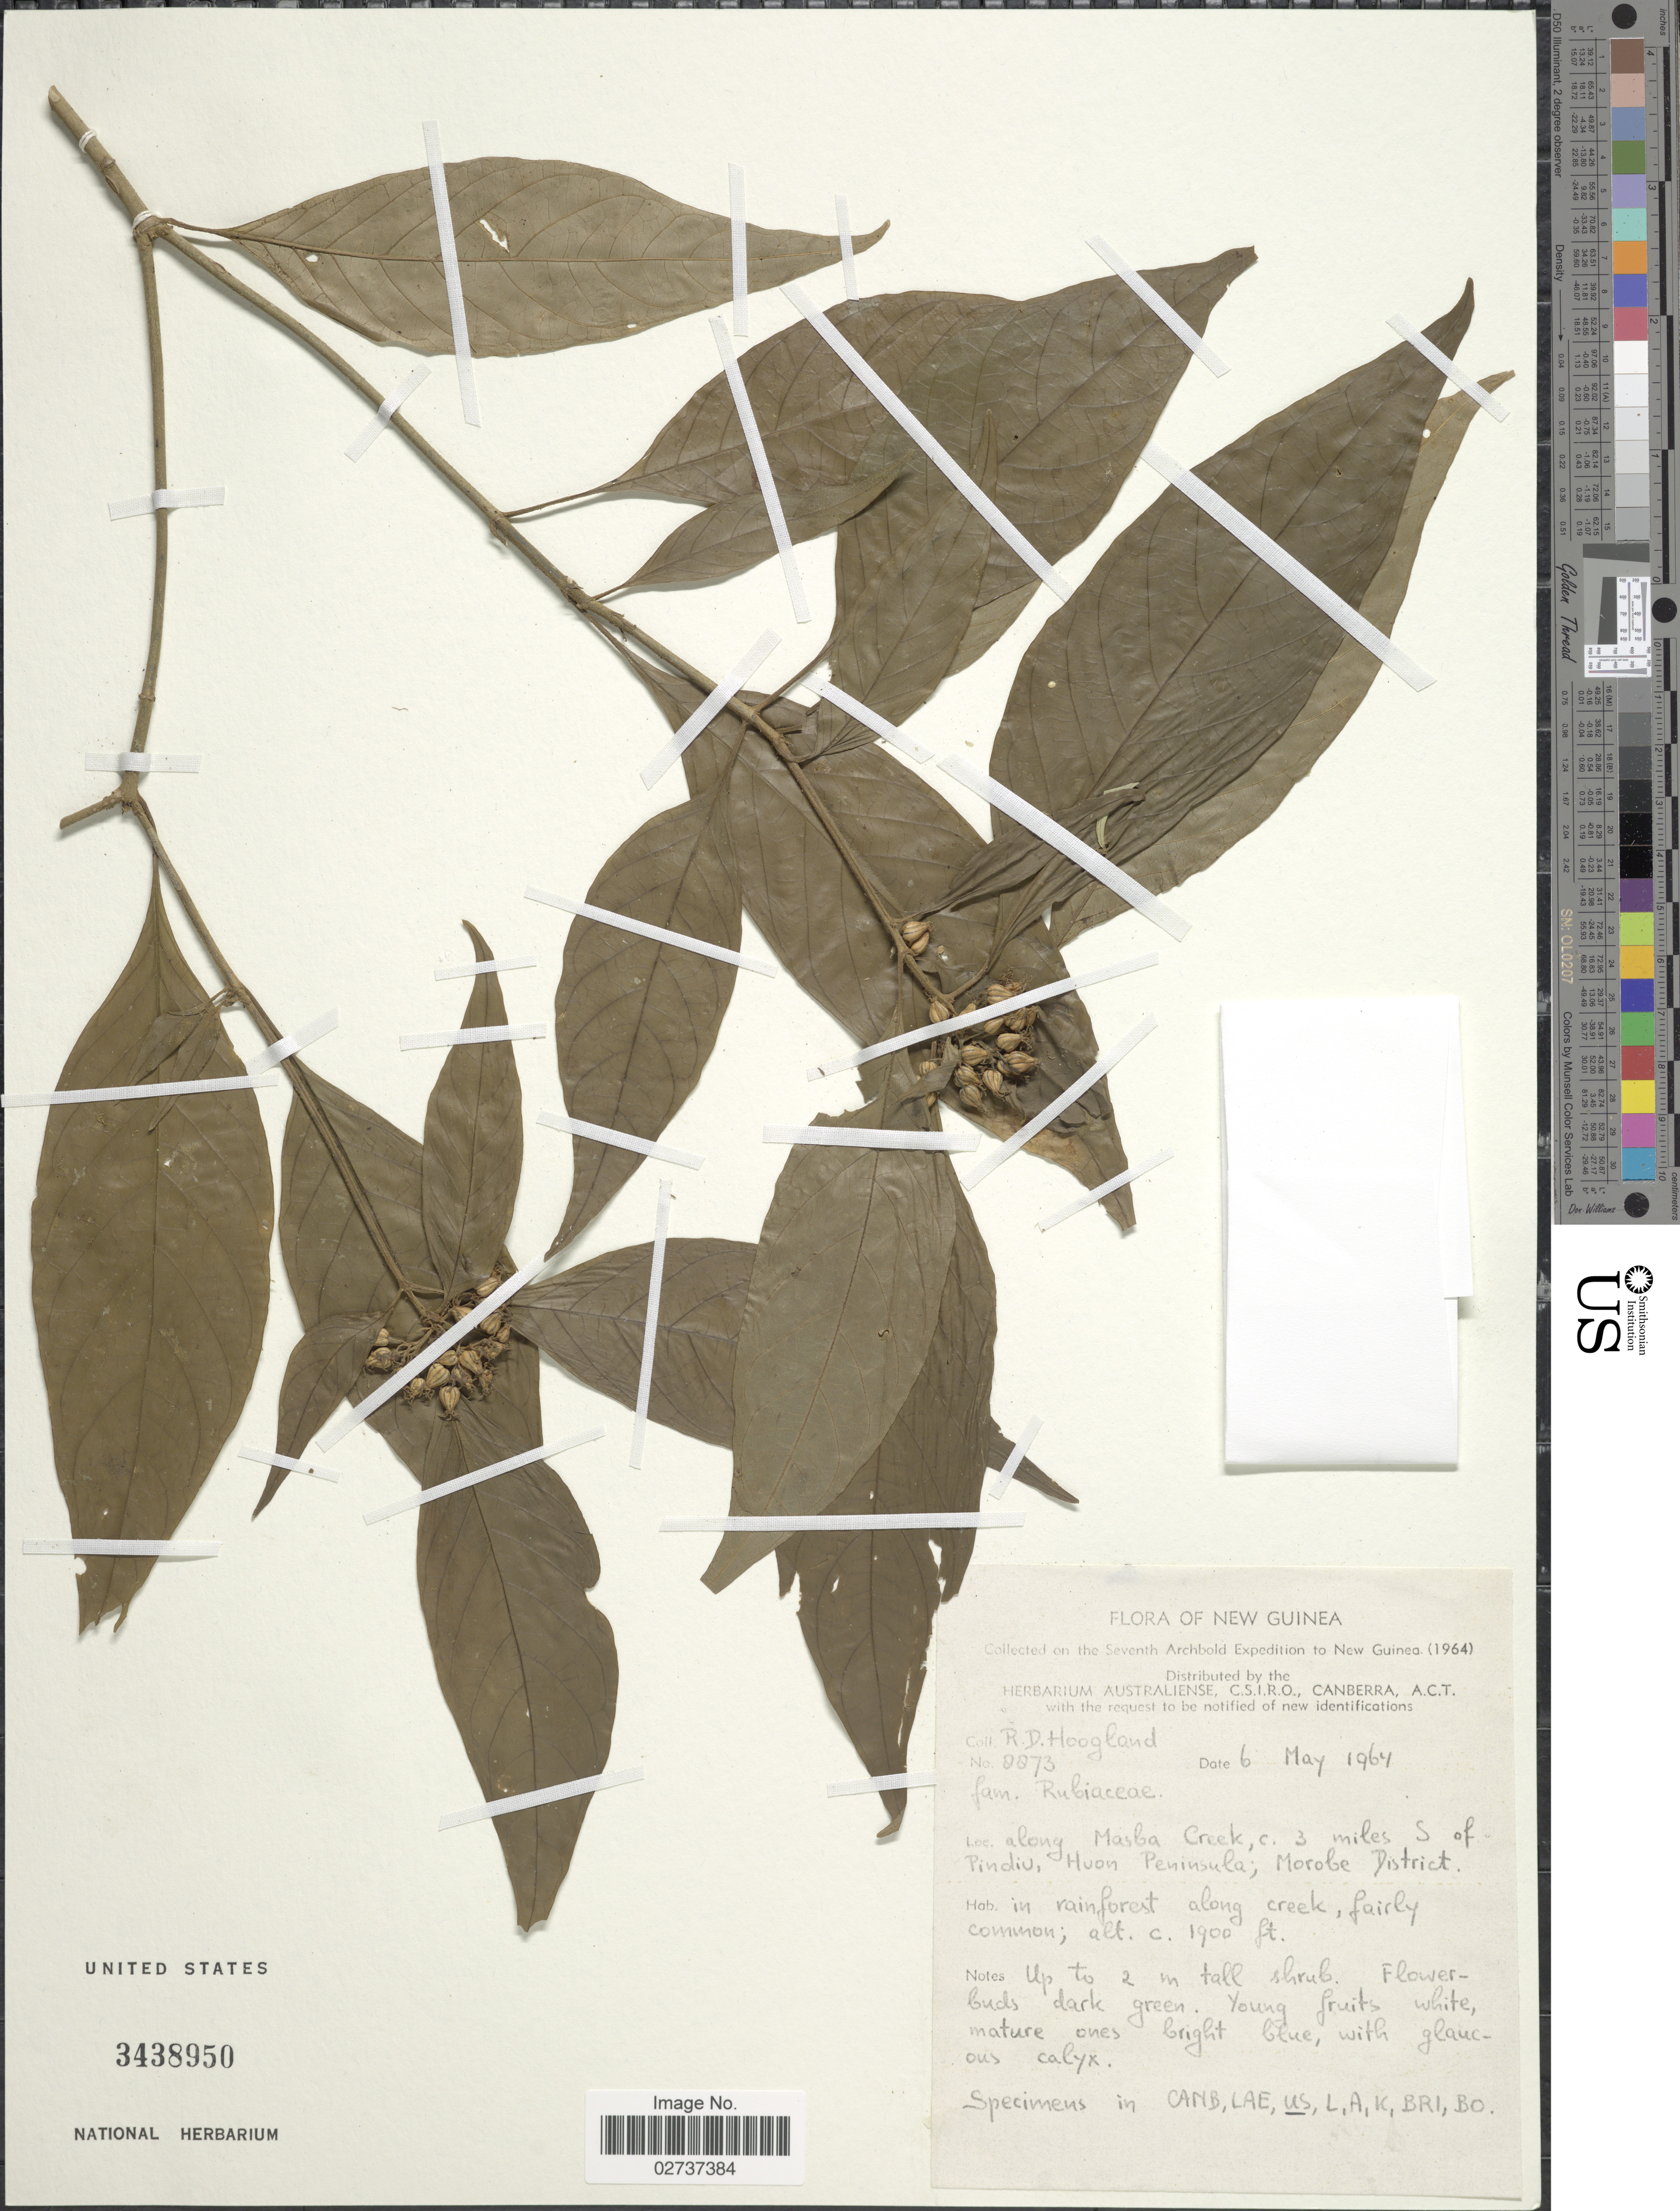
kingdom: Plantae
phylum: Tracheophyta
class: Magnoliopsida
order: Gentianales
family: Rubiaceae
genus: Psychotria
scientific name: Psychotria sp.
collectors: R. D. Hoogland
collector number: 8873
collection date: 1964-05-06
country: Papua New Guinea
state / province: Morobe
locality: New Guinea, along Masba Creek, c. 3 miles S of Pindiu, Huon Peninsula; Morobe District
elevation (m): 579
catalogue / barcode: US 3438950